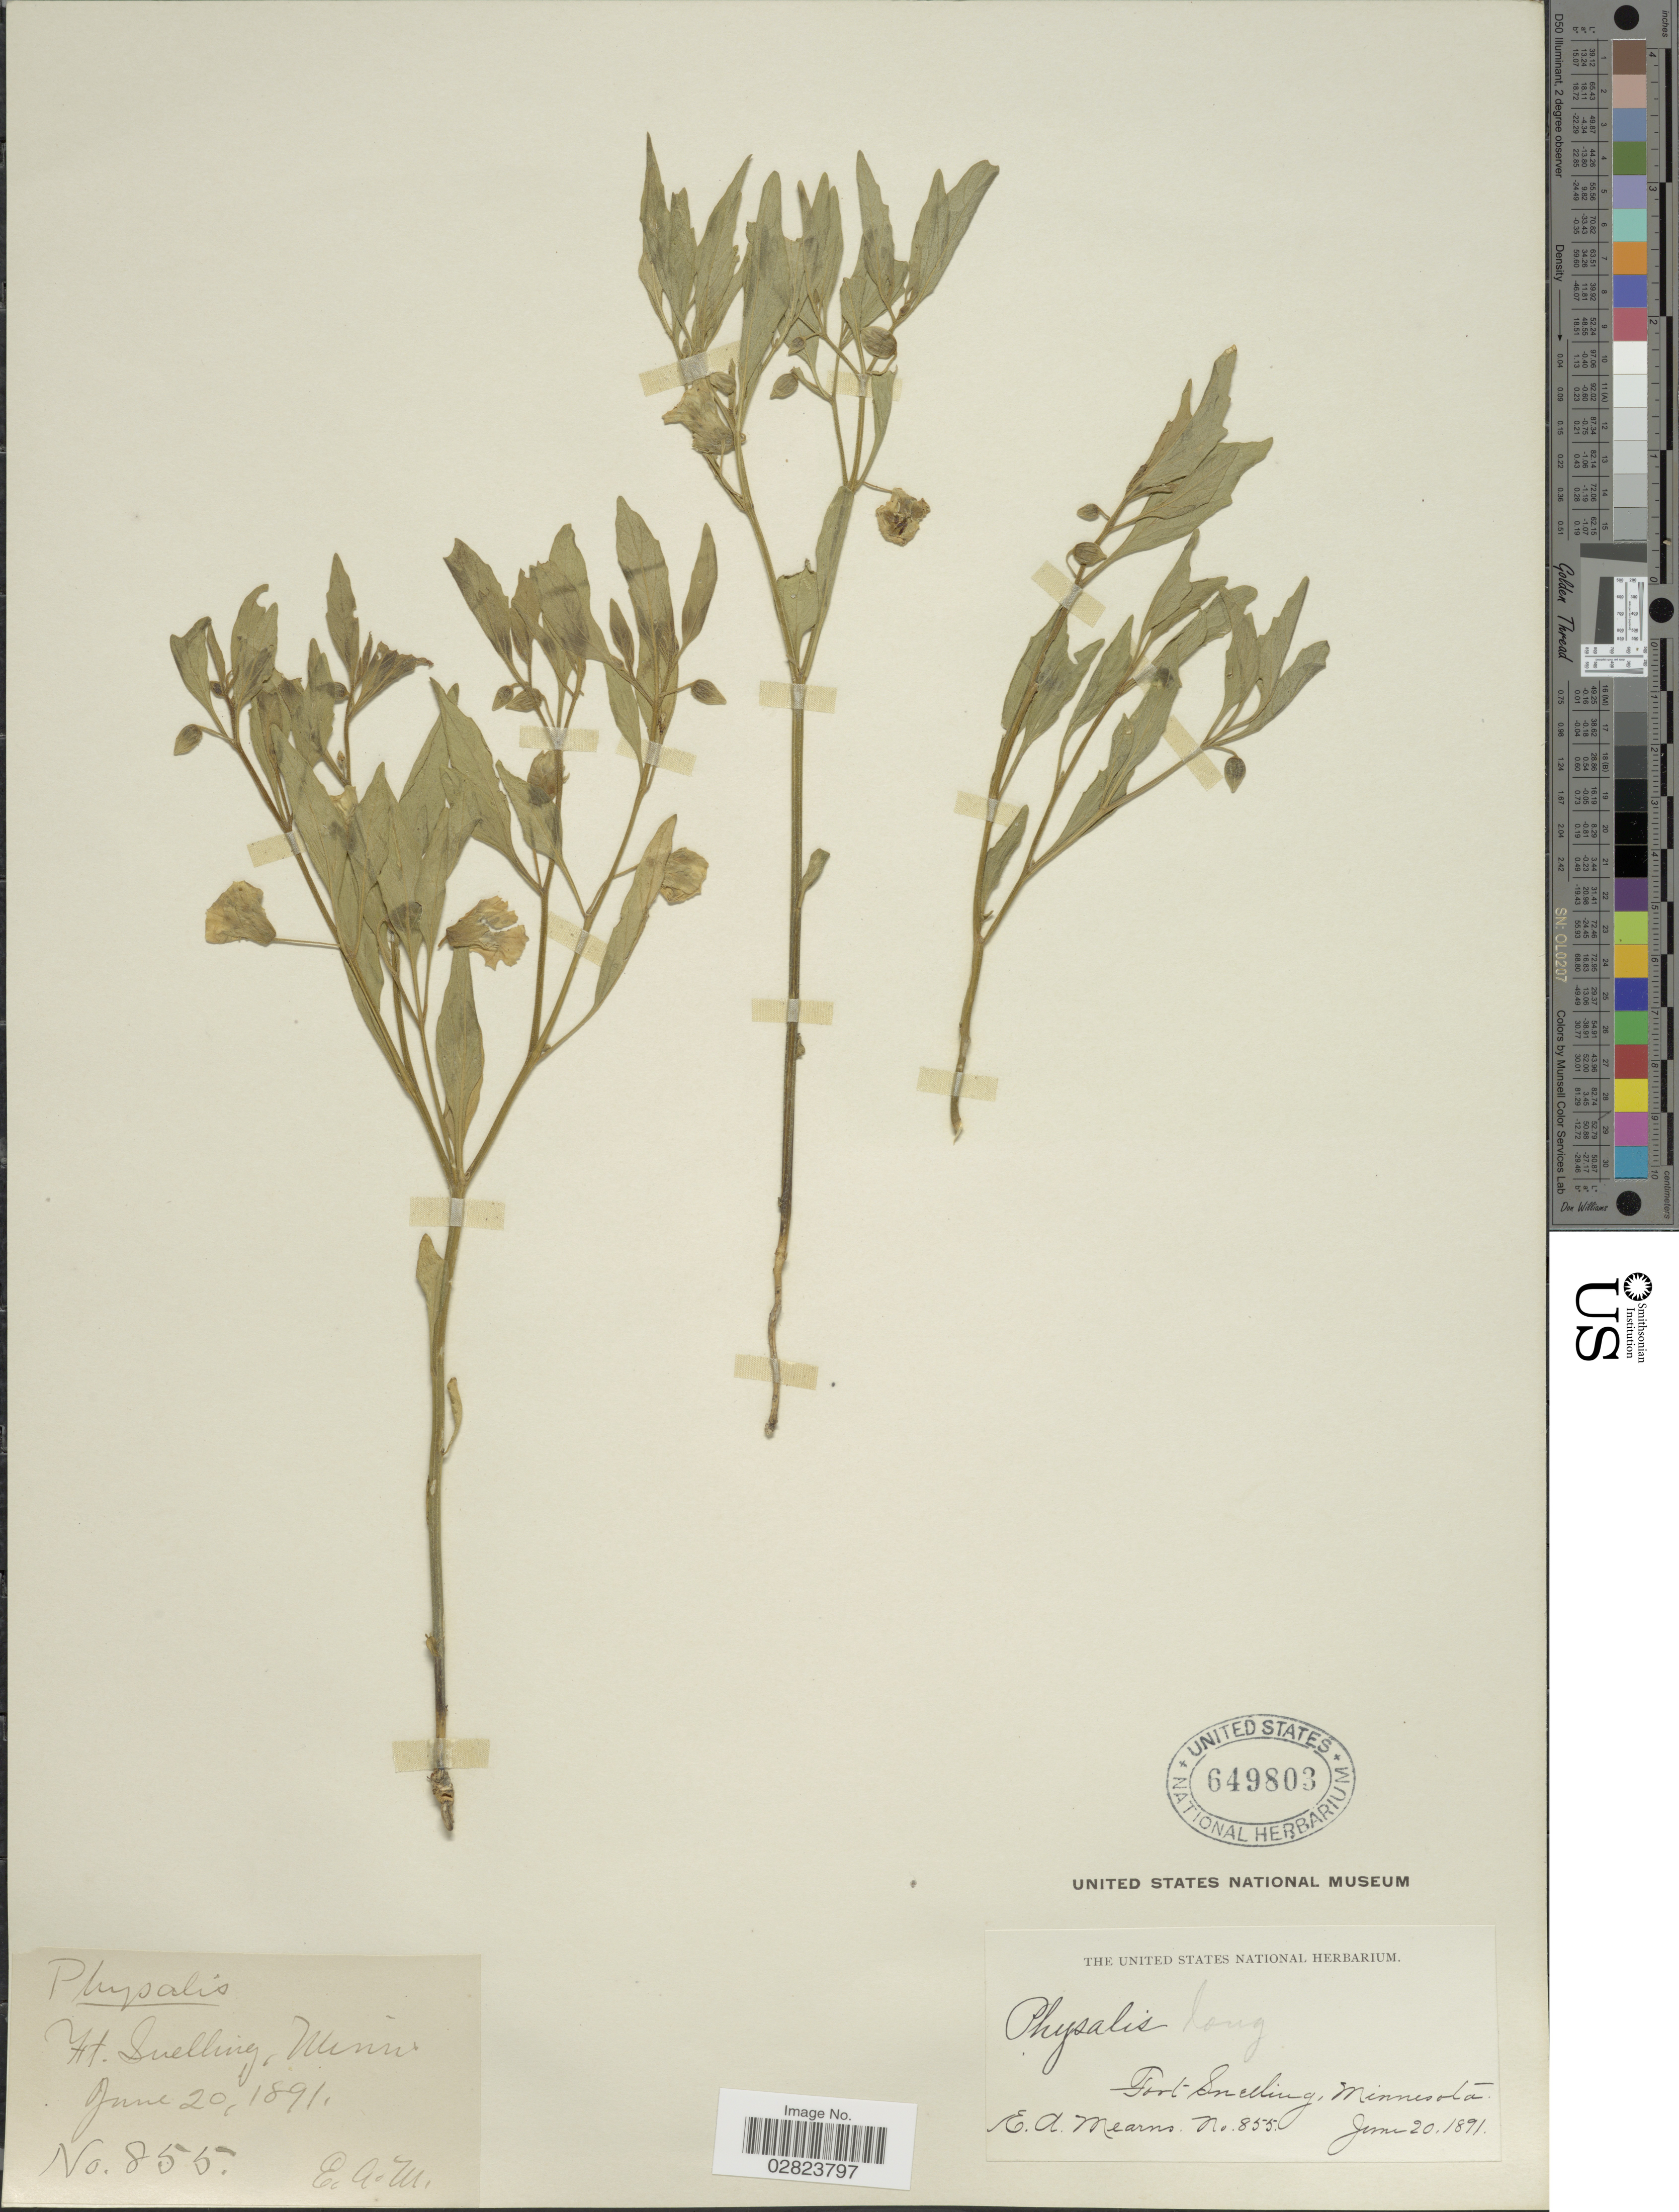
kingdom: Plantae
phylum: Tracheophyta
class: Magnoliopsida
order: Solanales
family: Solanaceae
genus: Physalis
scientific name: Physalis longifolia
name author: Nutt.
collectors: E. A. Mearns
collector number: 855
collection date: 1891-06-20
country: United States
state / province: Minnesota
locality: Fort Snelling.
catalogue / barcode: US 649803